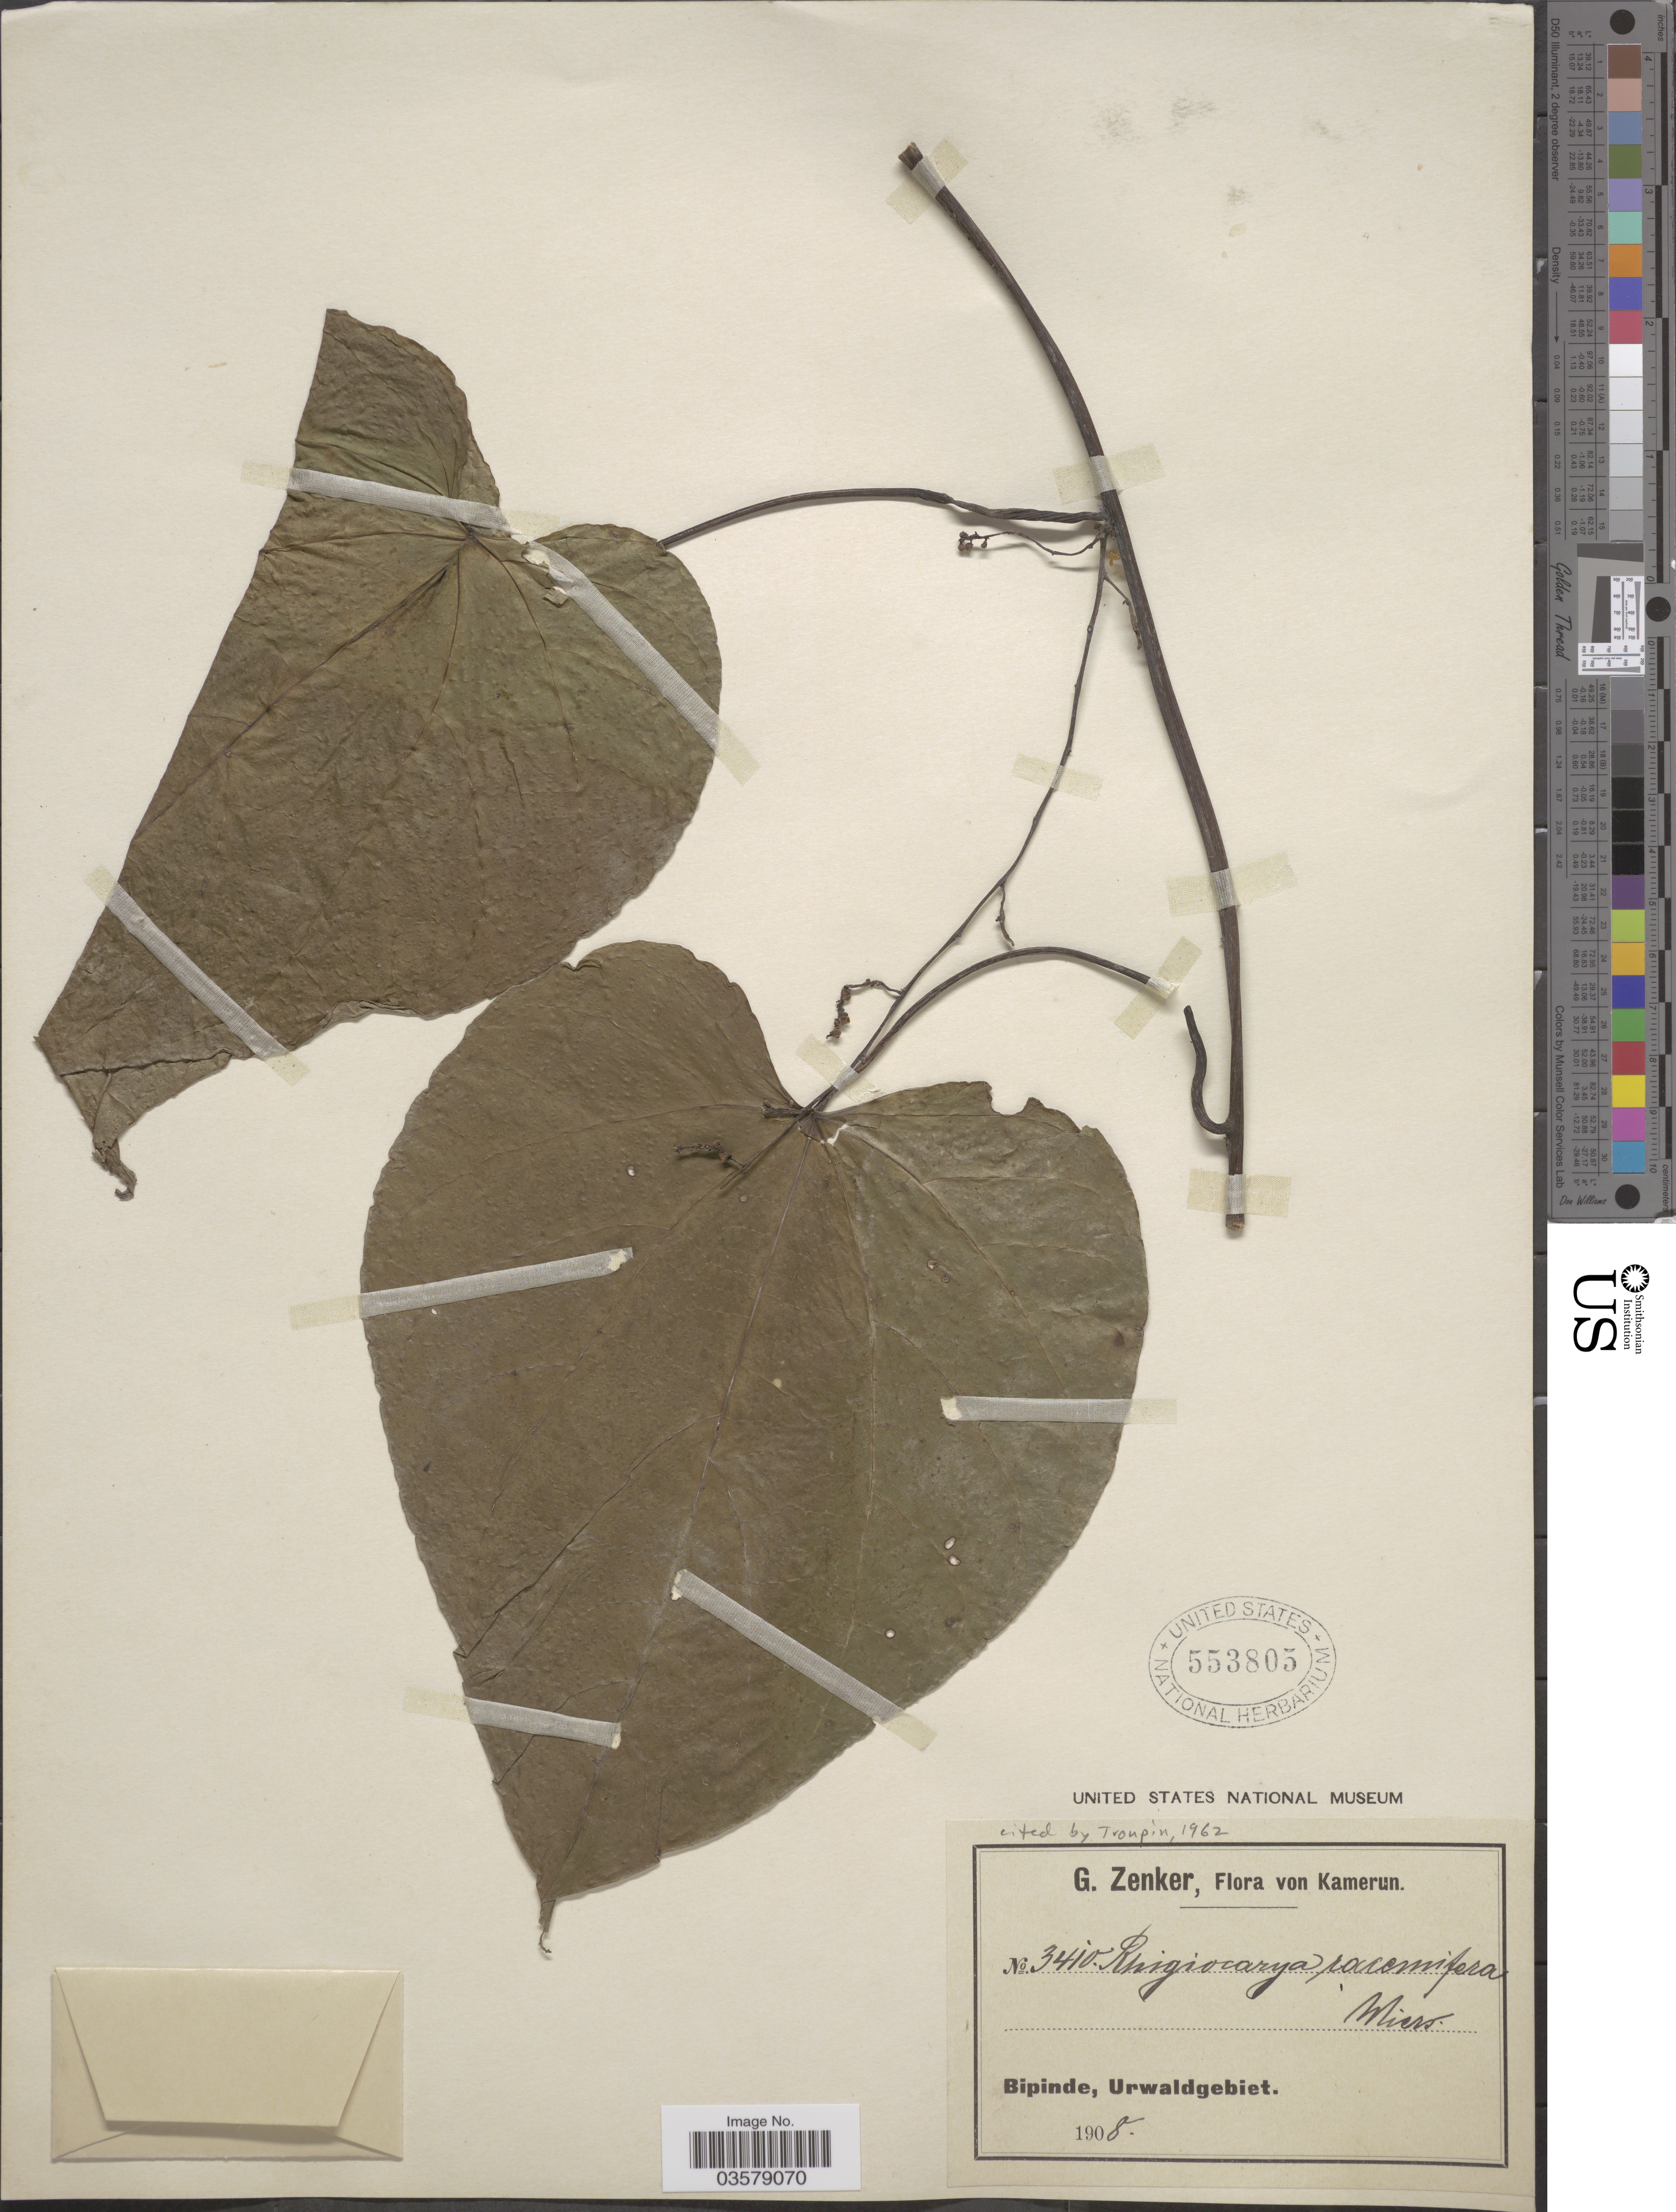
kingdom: Plantae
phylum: Tracheophyta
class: Magnoliopsida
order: Ranunculales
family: Menispermaceae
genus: Rhigiocarya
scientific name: Rhigiocarya racemifera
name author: Miers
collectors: G. A. Zenker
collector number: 3410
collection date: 1908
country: Cameroon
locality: Bipinde, Urwaldgebiet. Kamerun.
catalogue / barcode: US 553805